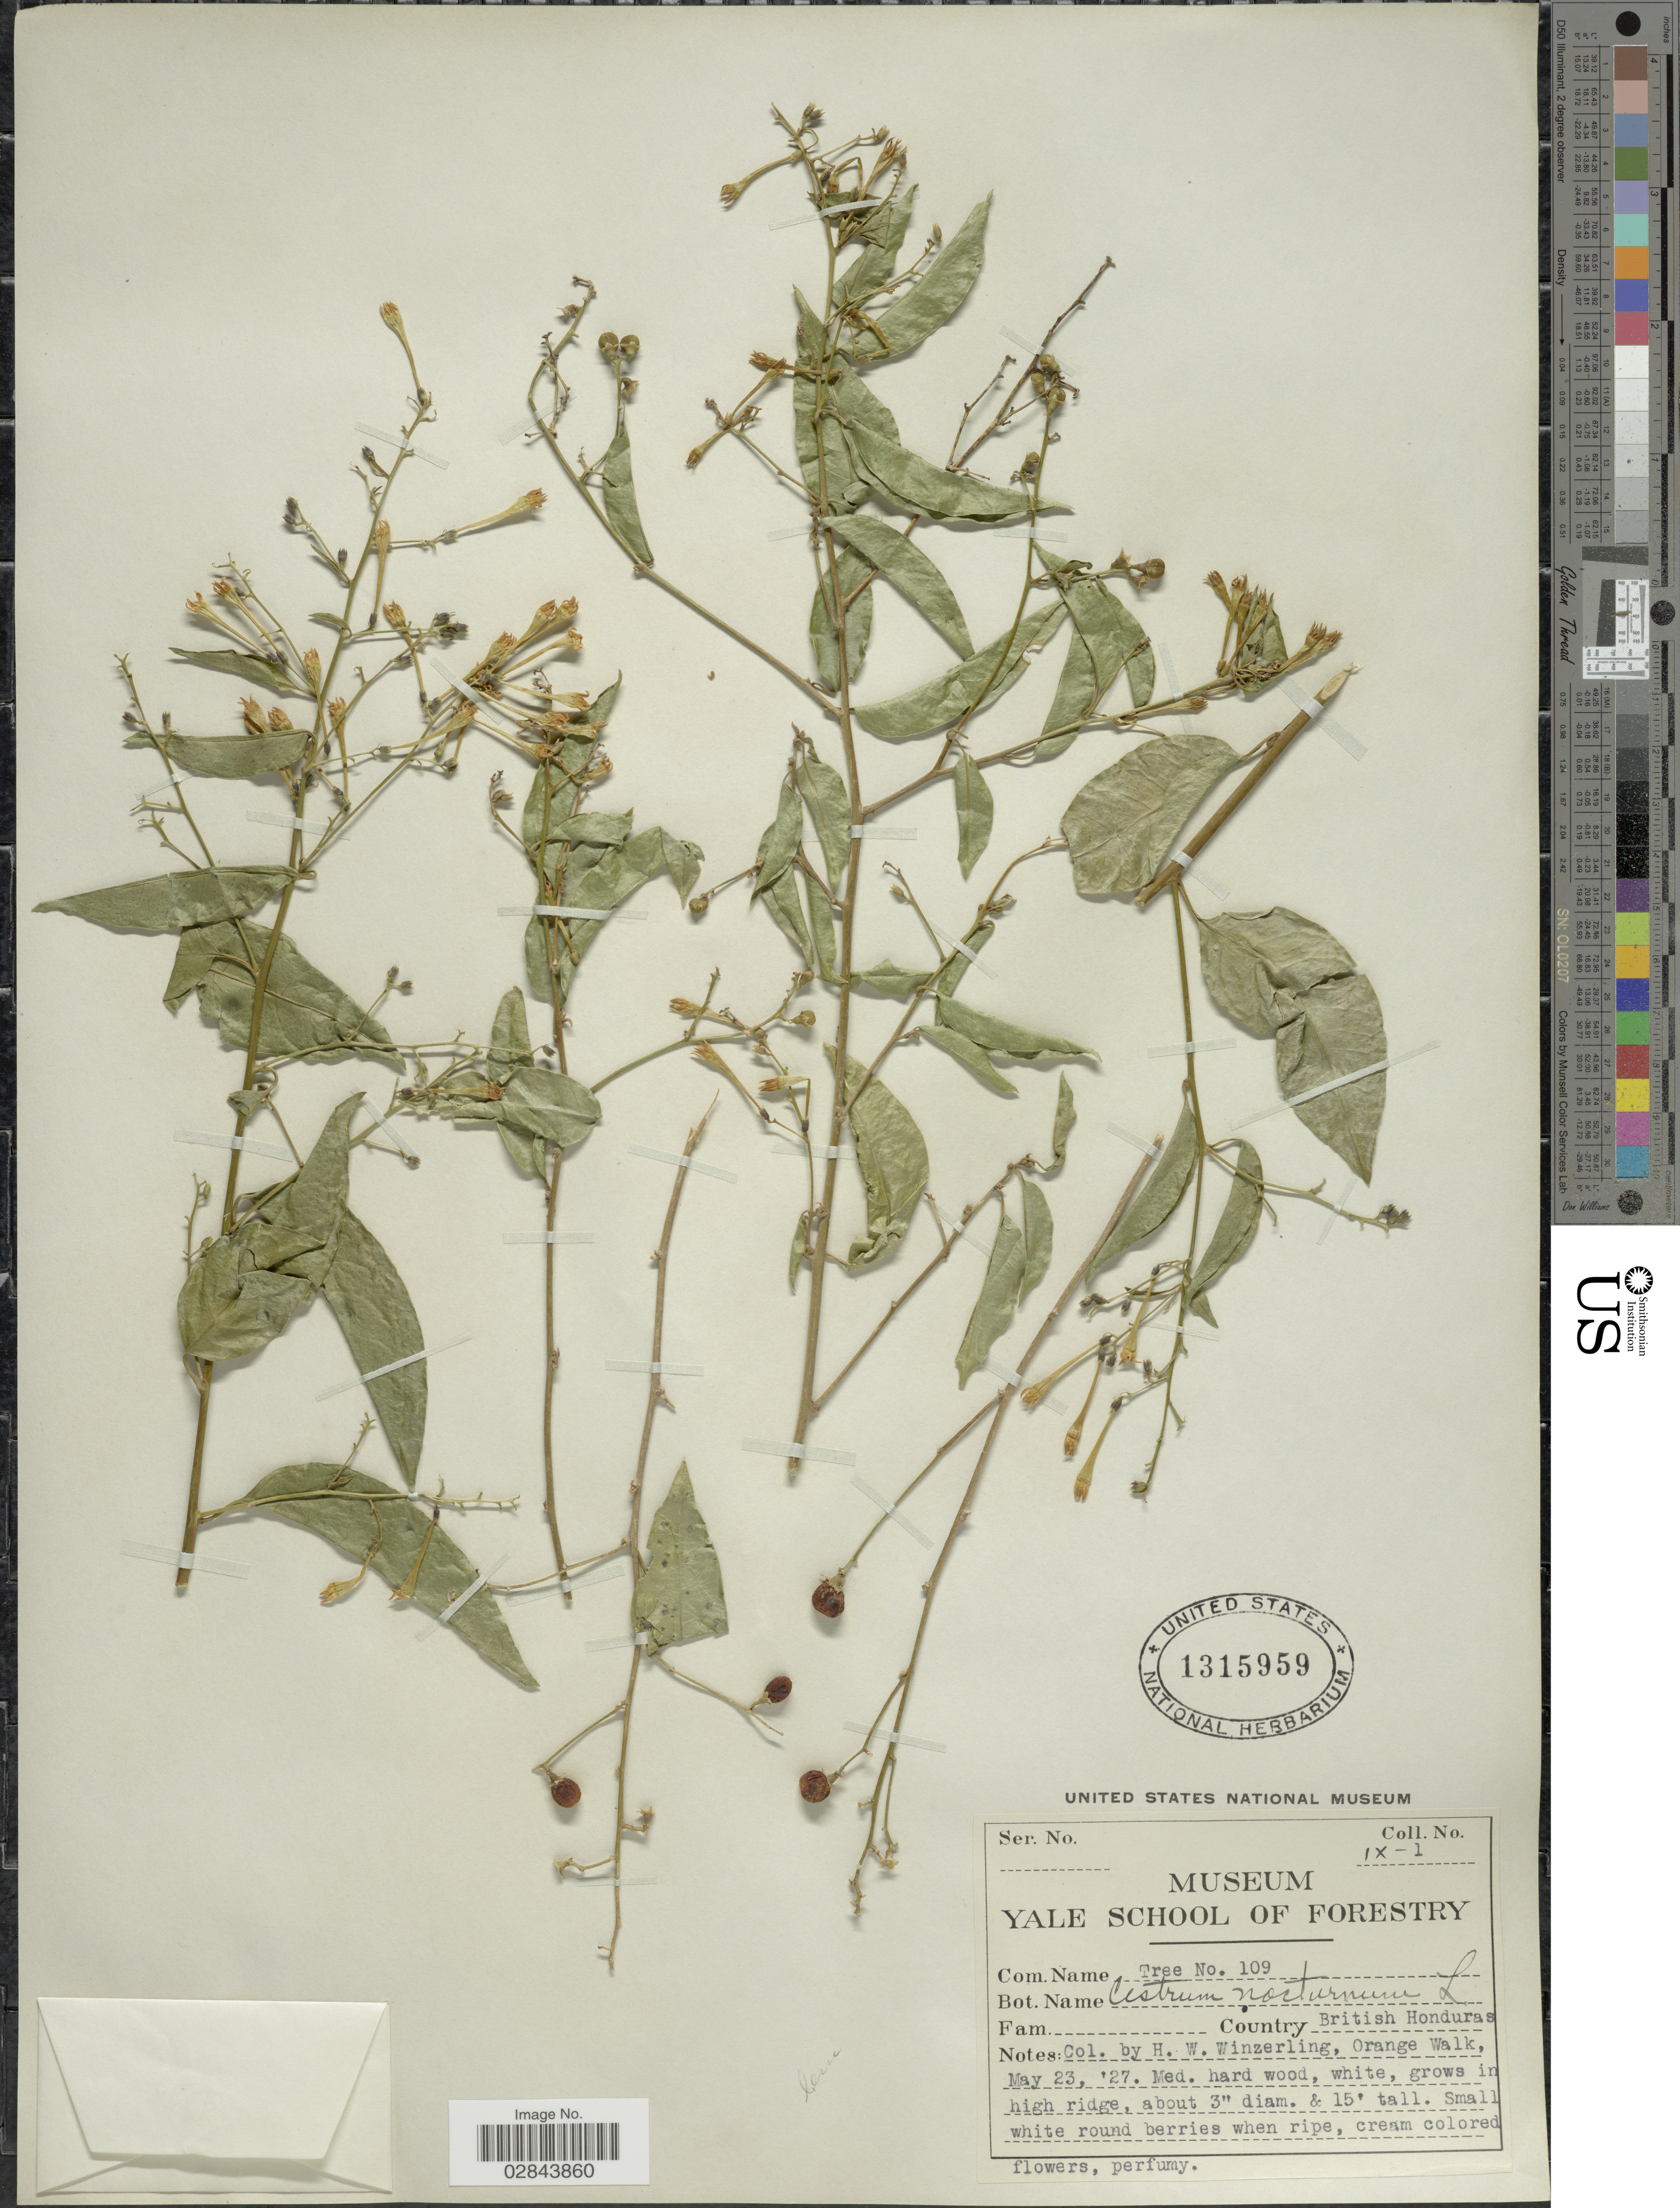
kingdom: Plantae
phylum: Tracheophyta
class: Magnoliopsida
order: Solanales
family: Solanaceae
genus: Cestrum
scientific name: Cestrum nocturnum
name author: L.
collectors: H. Winzerling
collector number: IX-1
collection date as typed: Transcribed d/m/y: 23/5/27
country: Belize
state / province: Orange Walk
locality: British Honduras.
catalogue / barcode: US 1315959